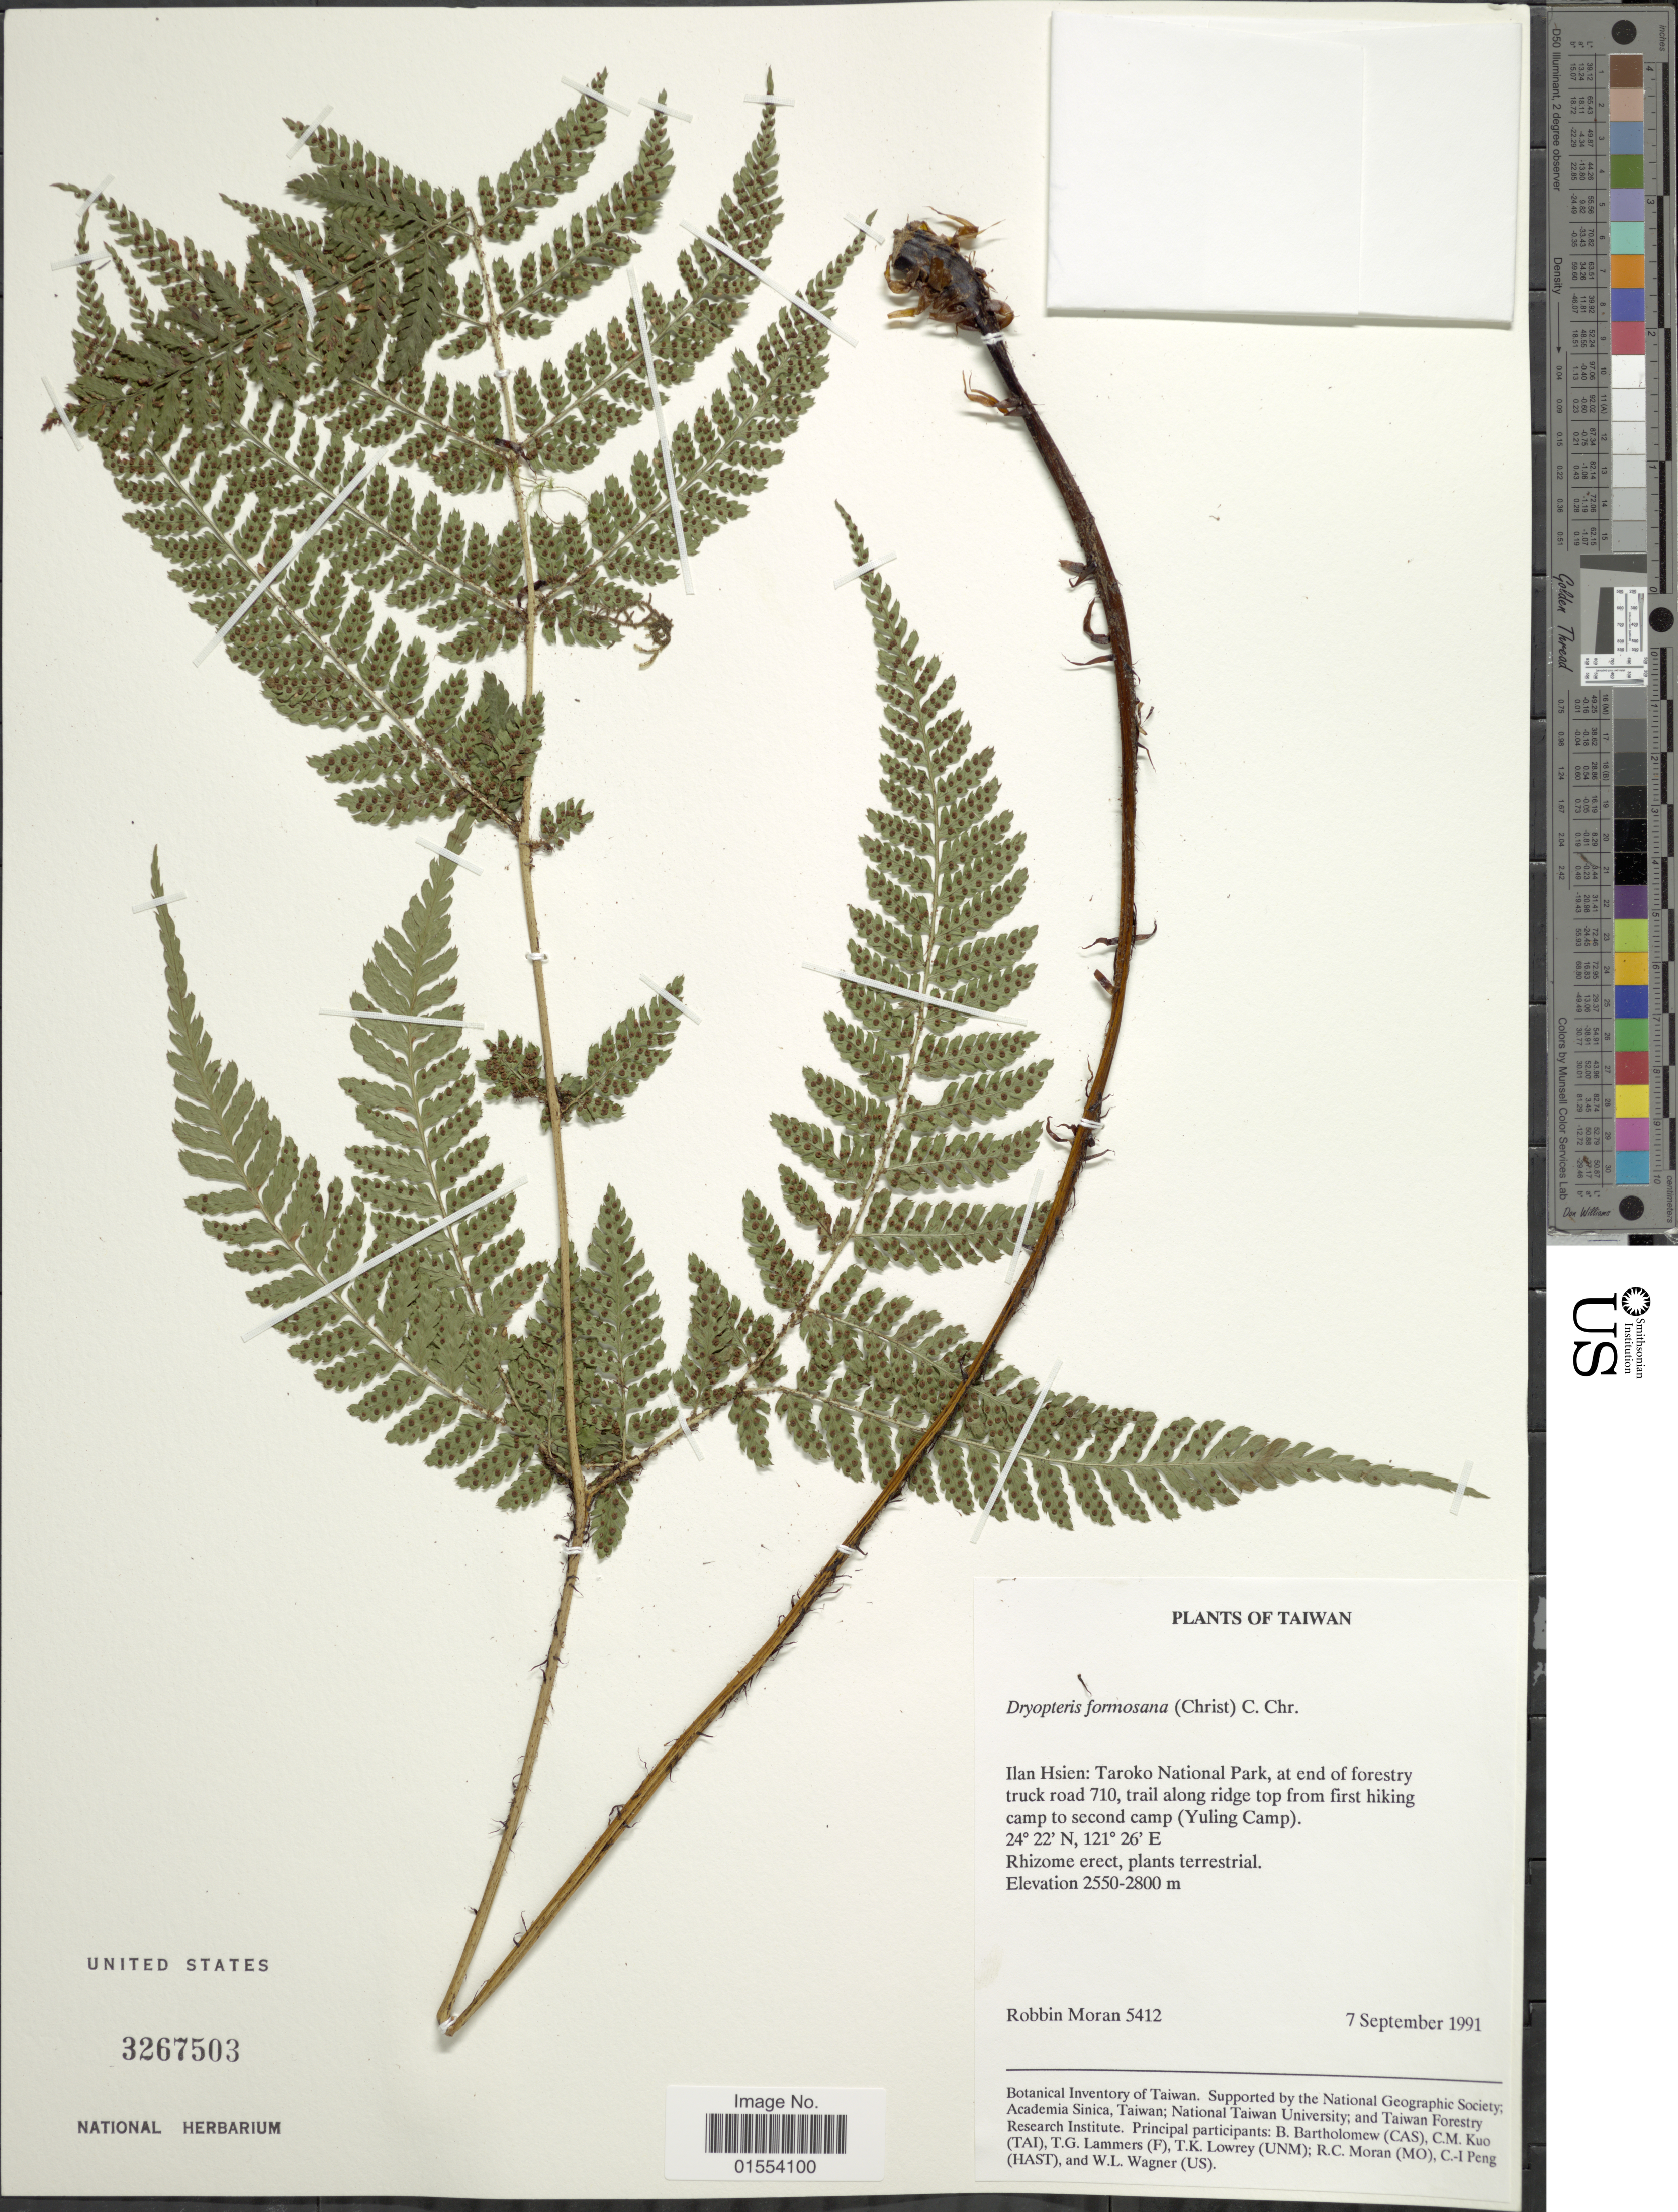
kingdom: Plantae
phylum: Tracheophyta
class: Polypodiopsida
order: Polypodiales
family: Dryopteridaceae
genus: Dryopteris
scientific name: Dryopteris formosana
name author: (Christ) C. Chr.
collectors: R. C. Moran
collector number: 5412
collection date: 1991-09-07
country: Taiwan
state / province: Ilan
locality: Ilan Hsien: Taroko National Park, at end of forestry truck road 710, trail along ridge top from first hiking camp to second camp (Yuling Camp).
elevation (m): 2550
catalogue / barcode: US 3267503